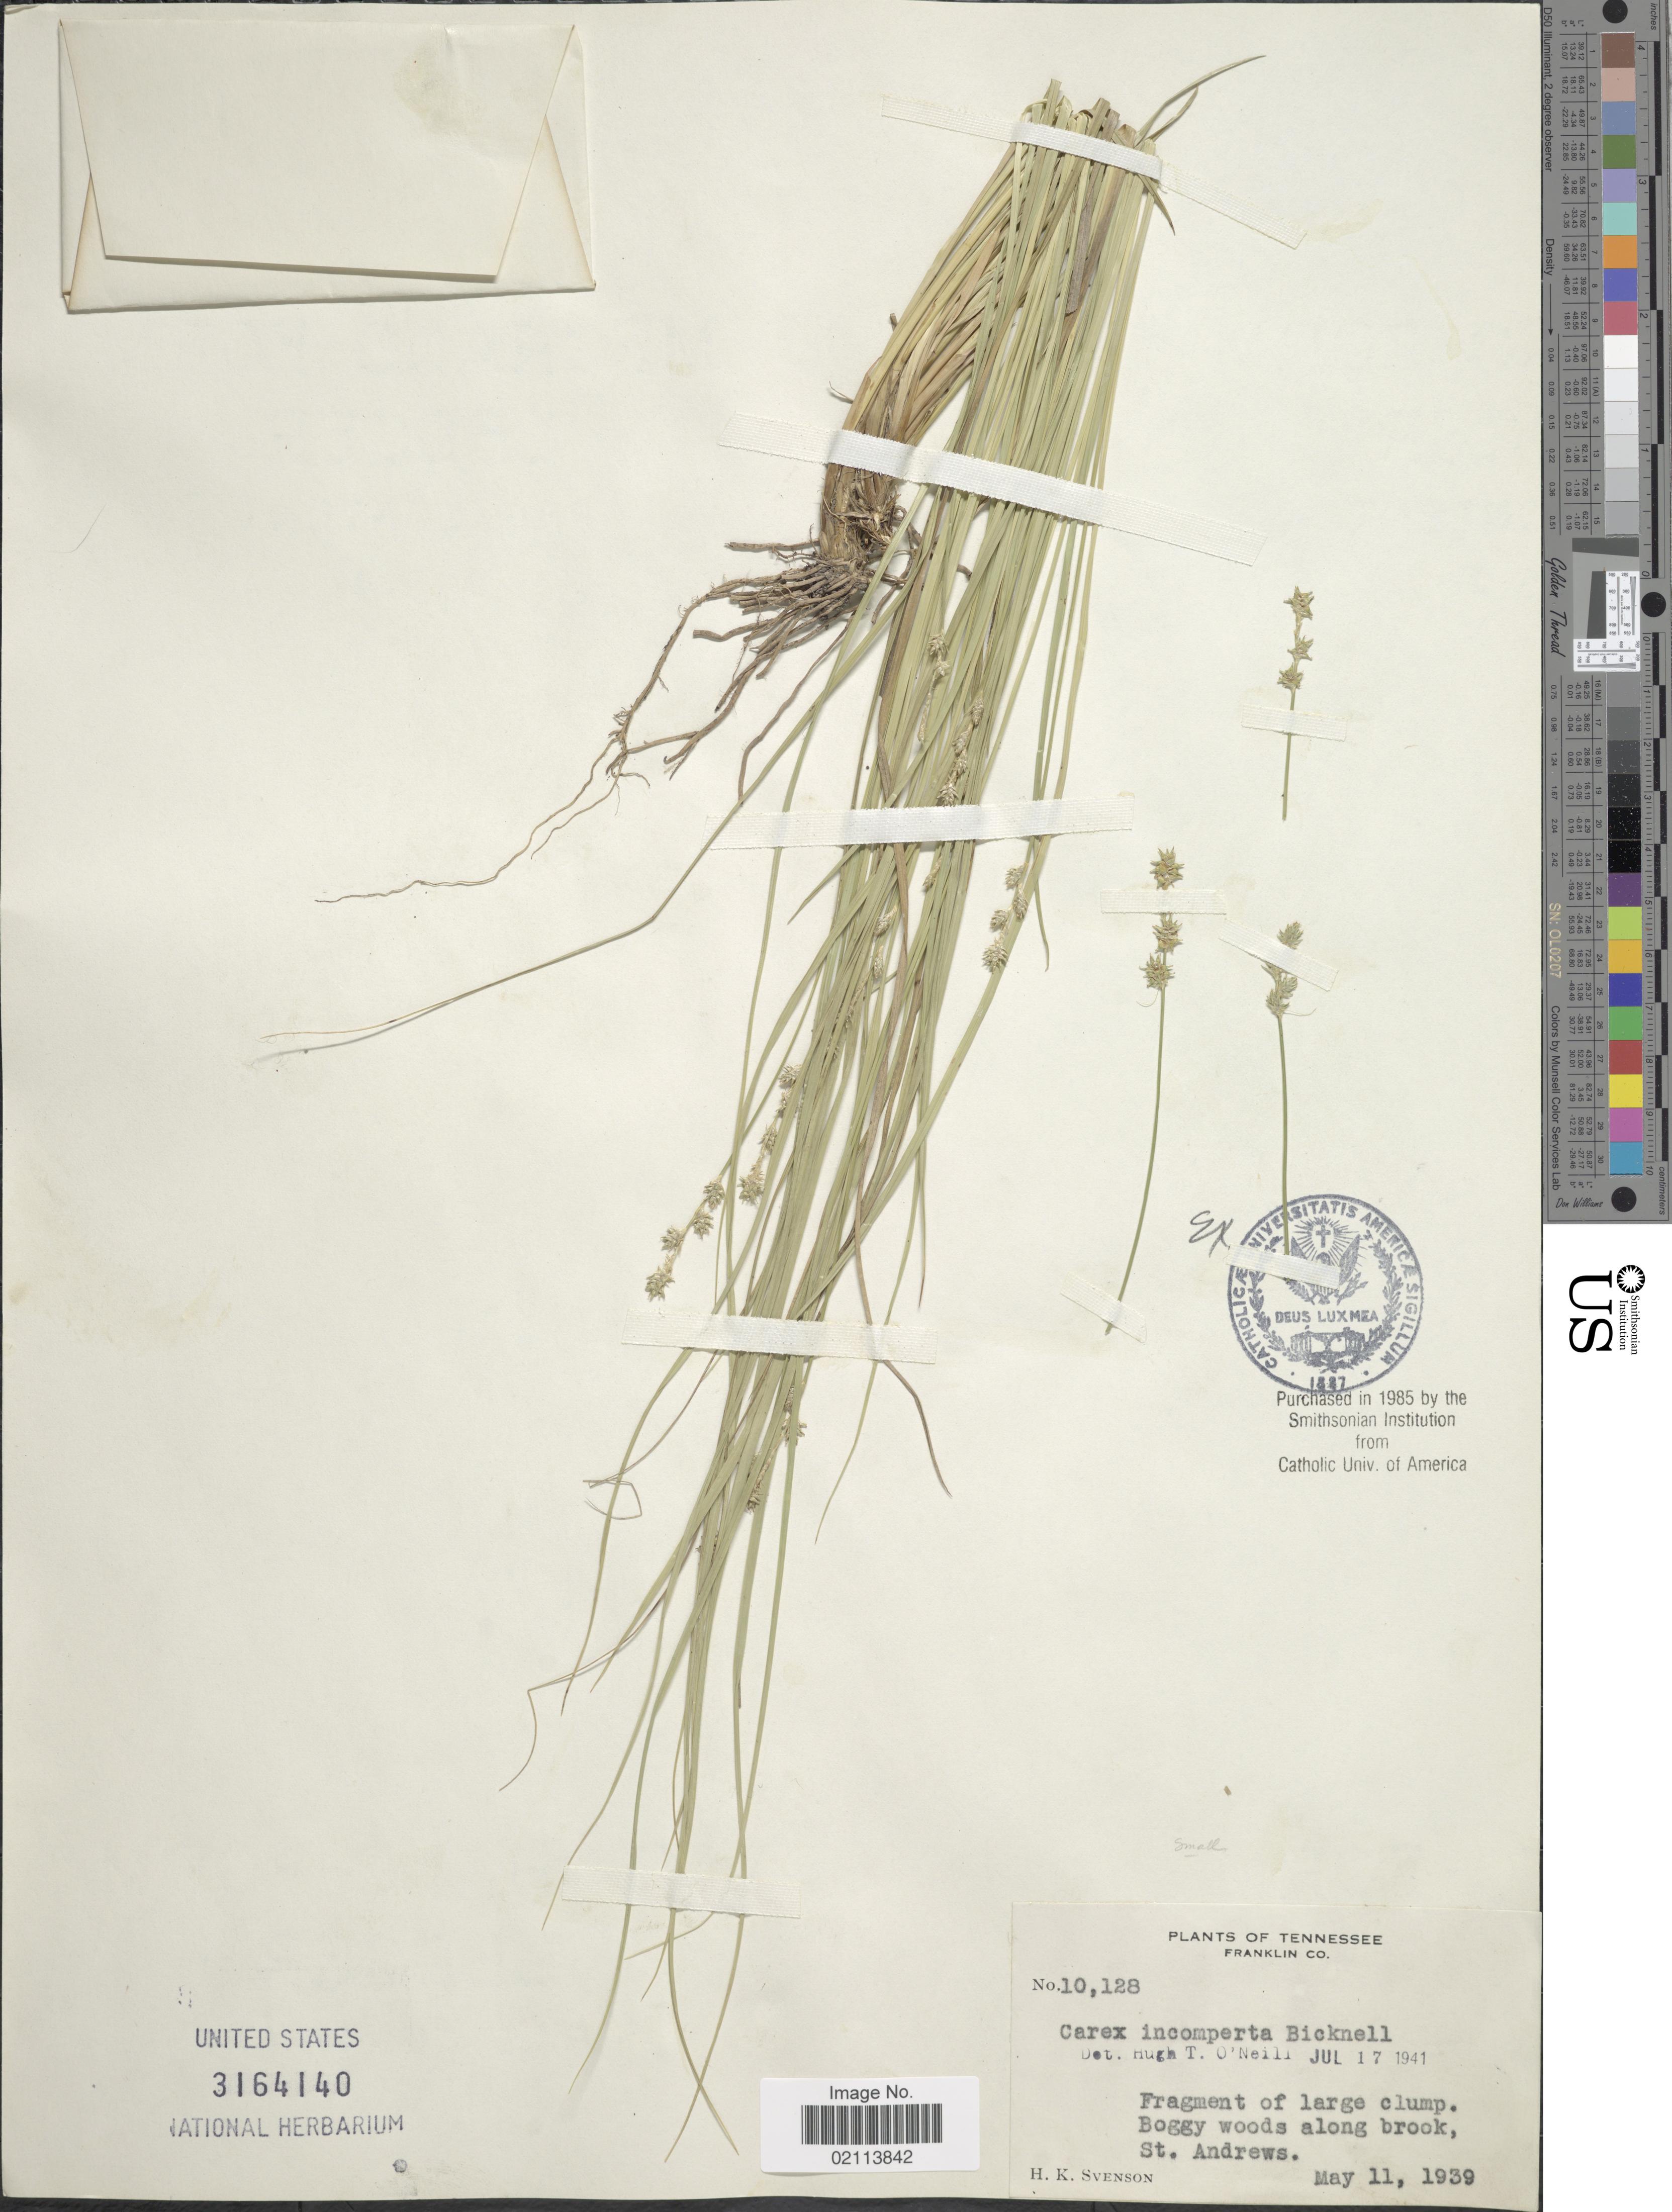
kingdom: Plantae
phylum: Tracheophyta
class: Liliopsida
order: Poales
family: Cyperaceae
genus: Carex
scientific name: Carex atlantica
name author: L.H. Bailey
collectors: H. K. Svenson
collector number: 10128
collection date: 1939-05-11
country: United States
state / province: Tennessee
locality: Franklin Co., Boggy woods along brook, St. Andrews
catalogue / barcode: US 3164140